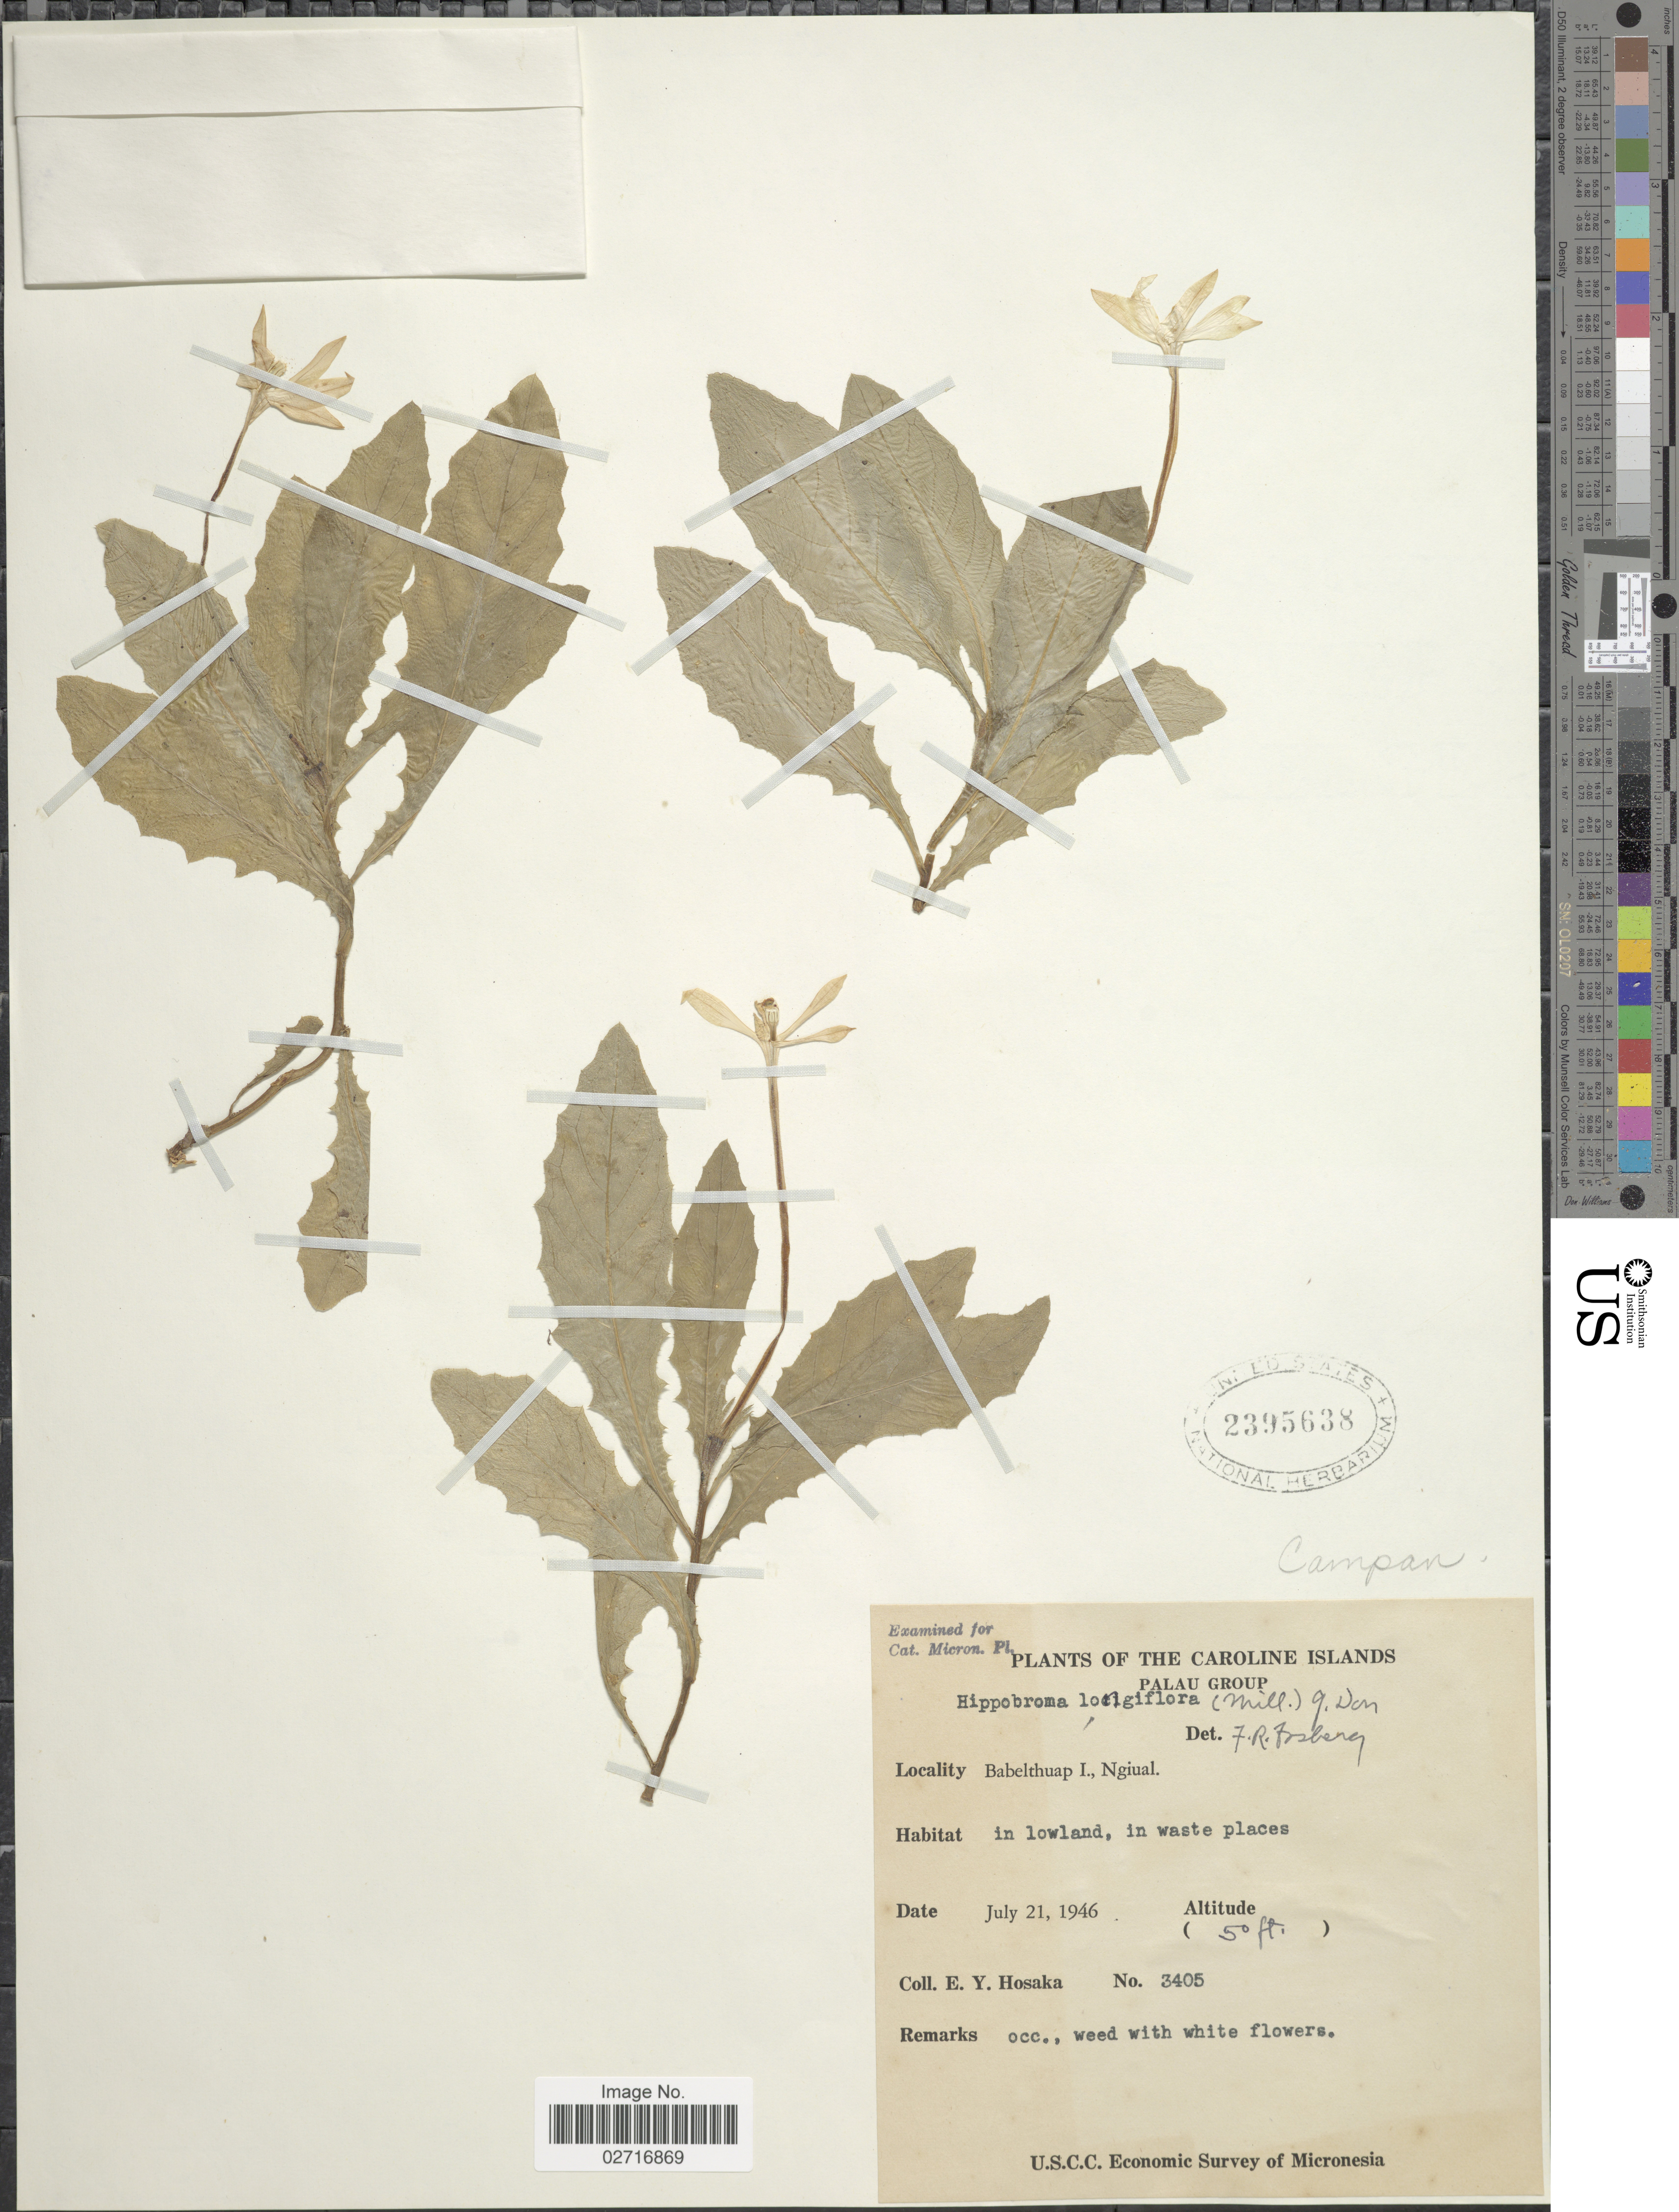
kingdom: Plantae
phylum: Tracheophyta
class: Magnoliopsida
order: Asterales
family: Campanulaceae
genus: Hippobroma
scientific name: Hippobroma longiflora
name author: (L.) G. Don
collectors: E. Y. Hosaka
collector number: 3405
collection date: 1946-07-21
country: Palau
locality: The Caroline Islands, Palau Group, Babelthuap I., Ngiual, in lowland.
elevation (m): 15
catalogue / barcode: US 2395638